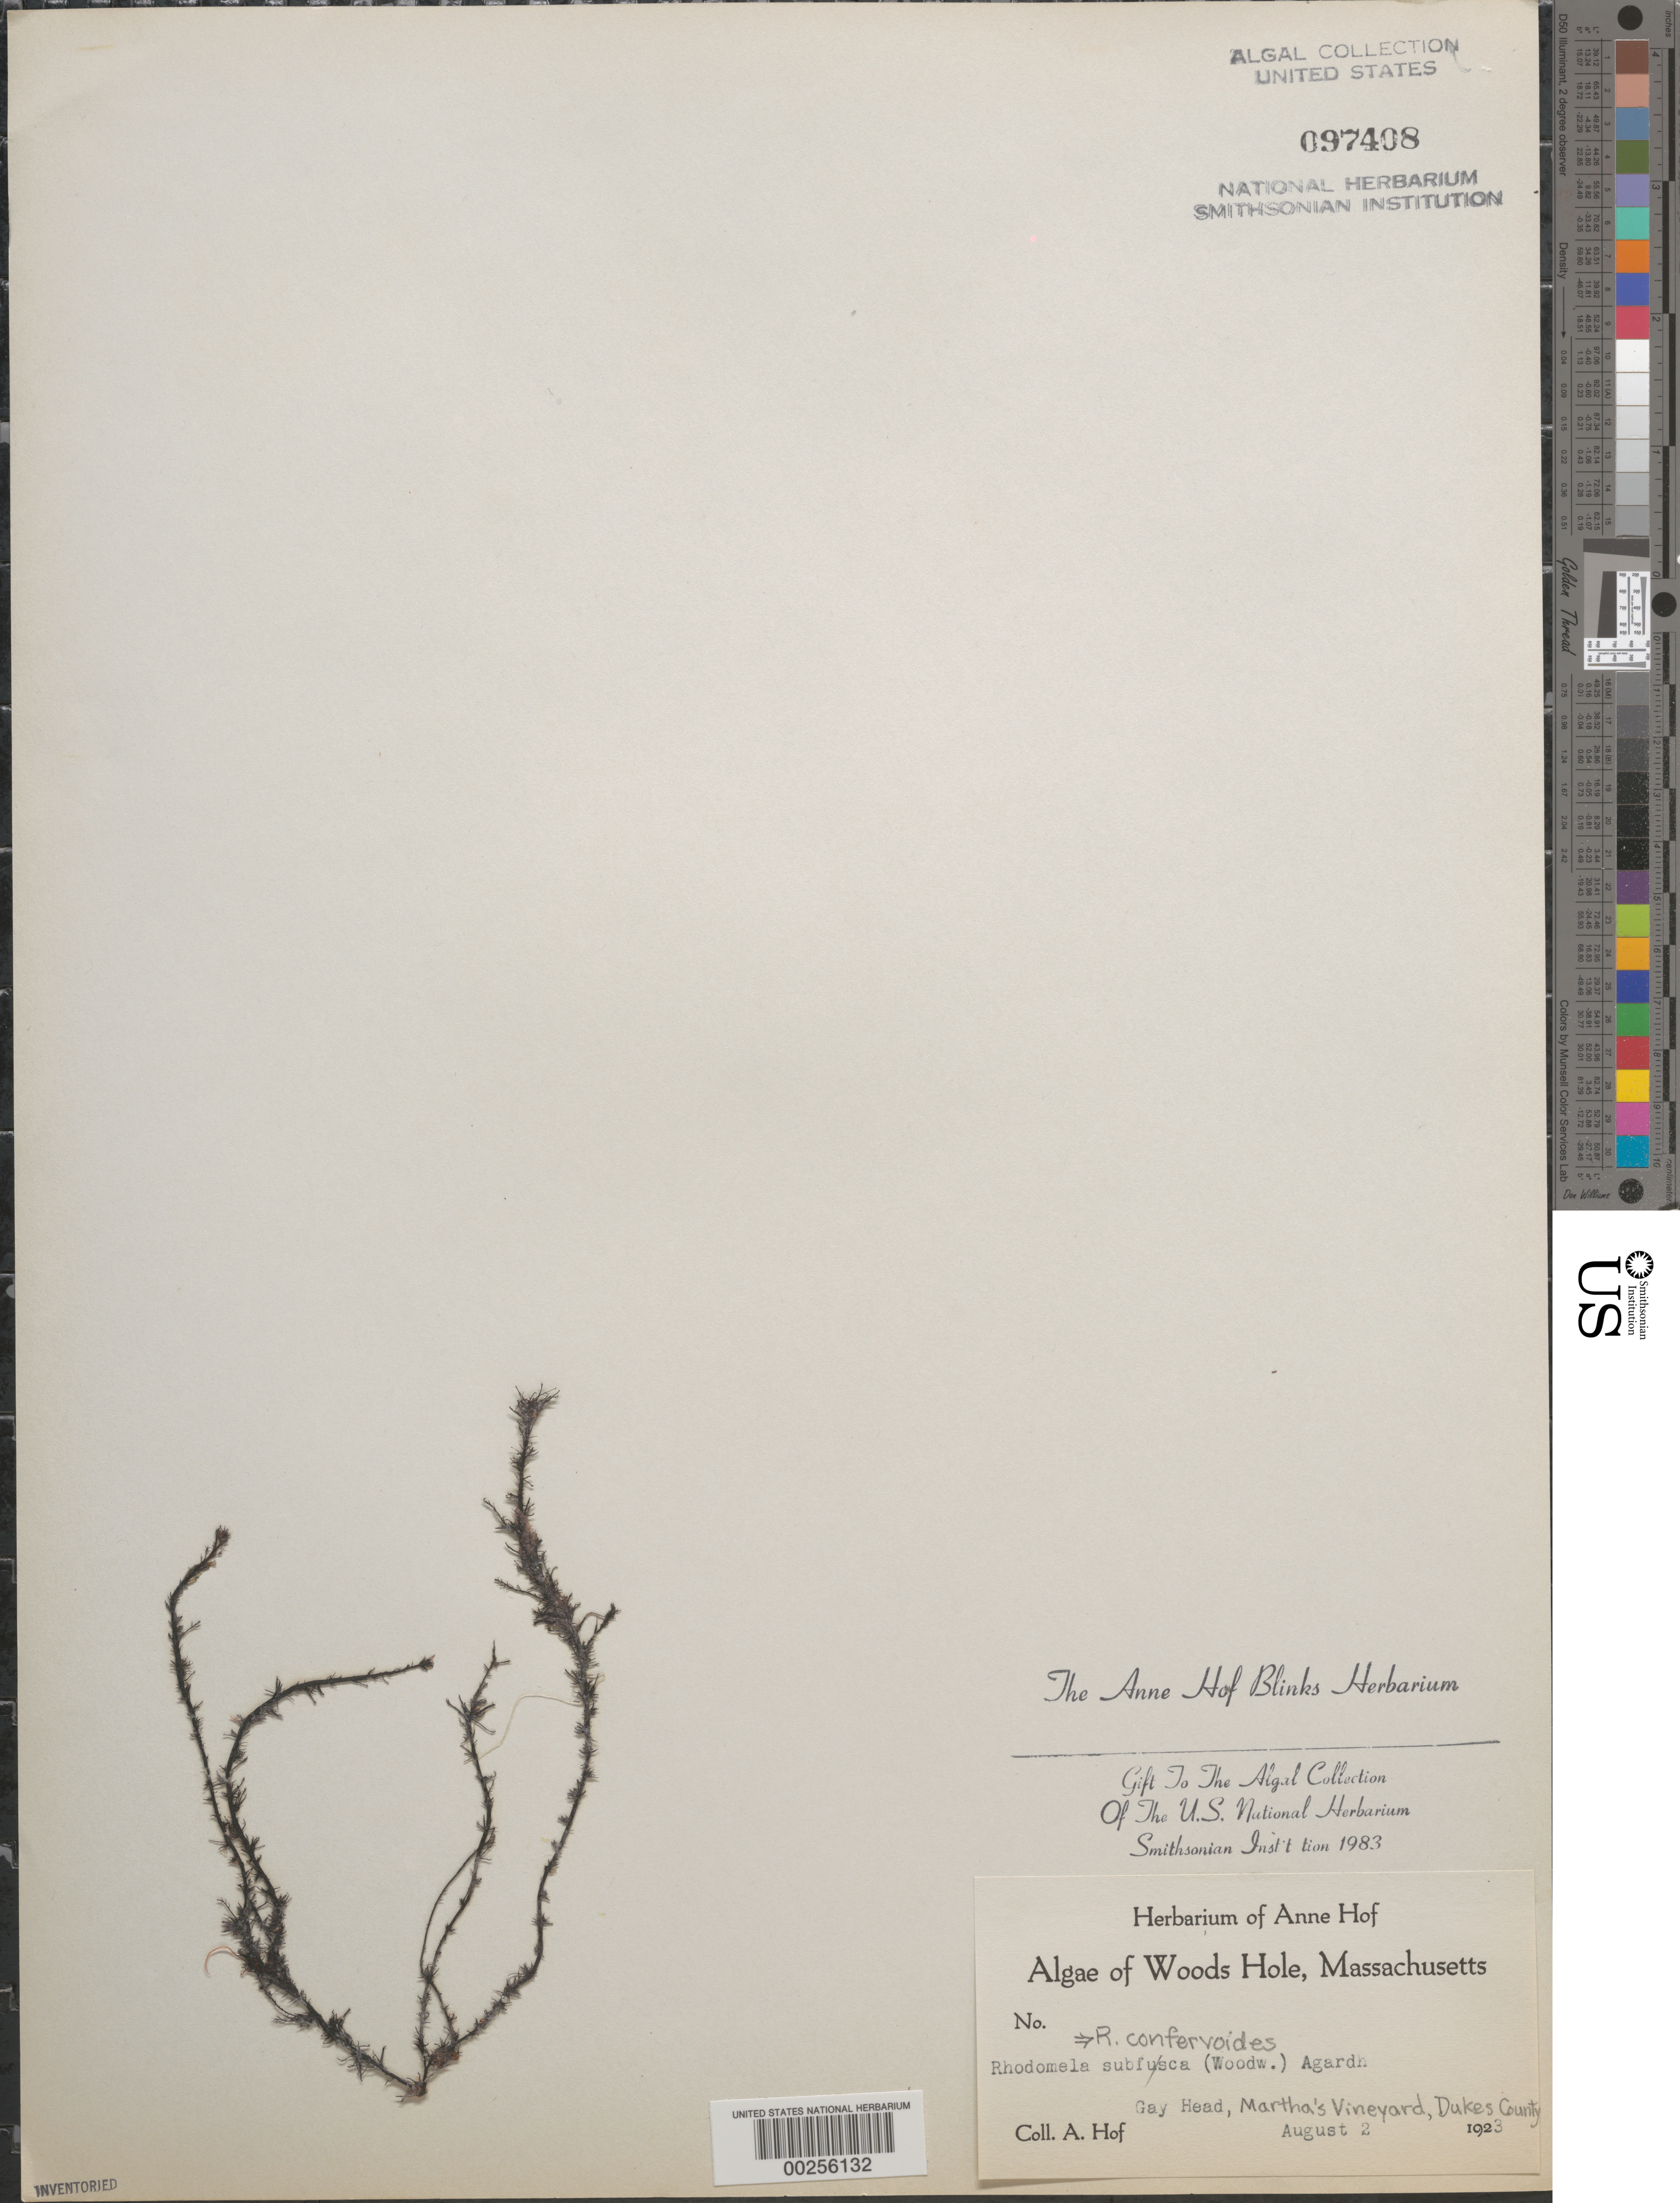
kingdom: Plantae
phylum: Rhodophyta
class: Florideophyceae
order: Ceramiales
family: Rhodomelaceae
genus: Rhodomela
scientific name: Rhodomela confervoides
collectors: A. Blinks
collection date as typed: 02 Aug 1923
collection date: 1923-08-02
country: United States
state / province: Massachusetts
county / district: Dukes County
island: Martha's Vineyard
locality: Gay Head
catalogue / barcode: US 97408